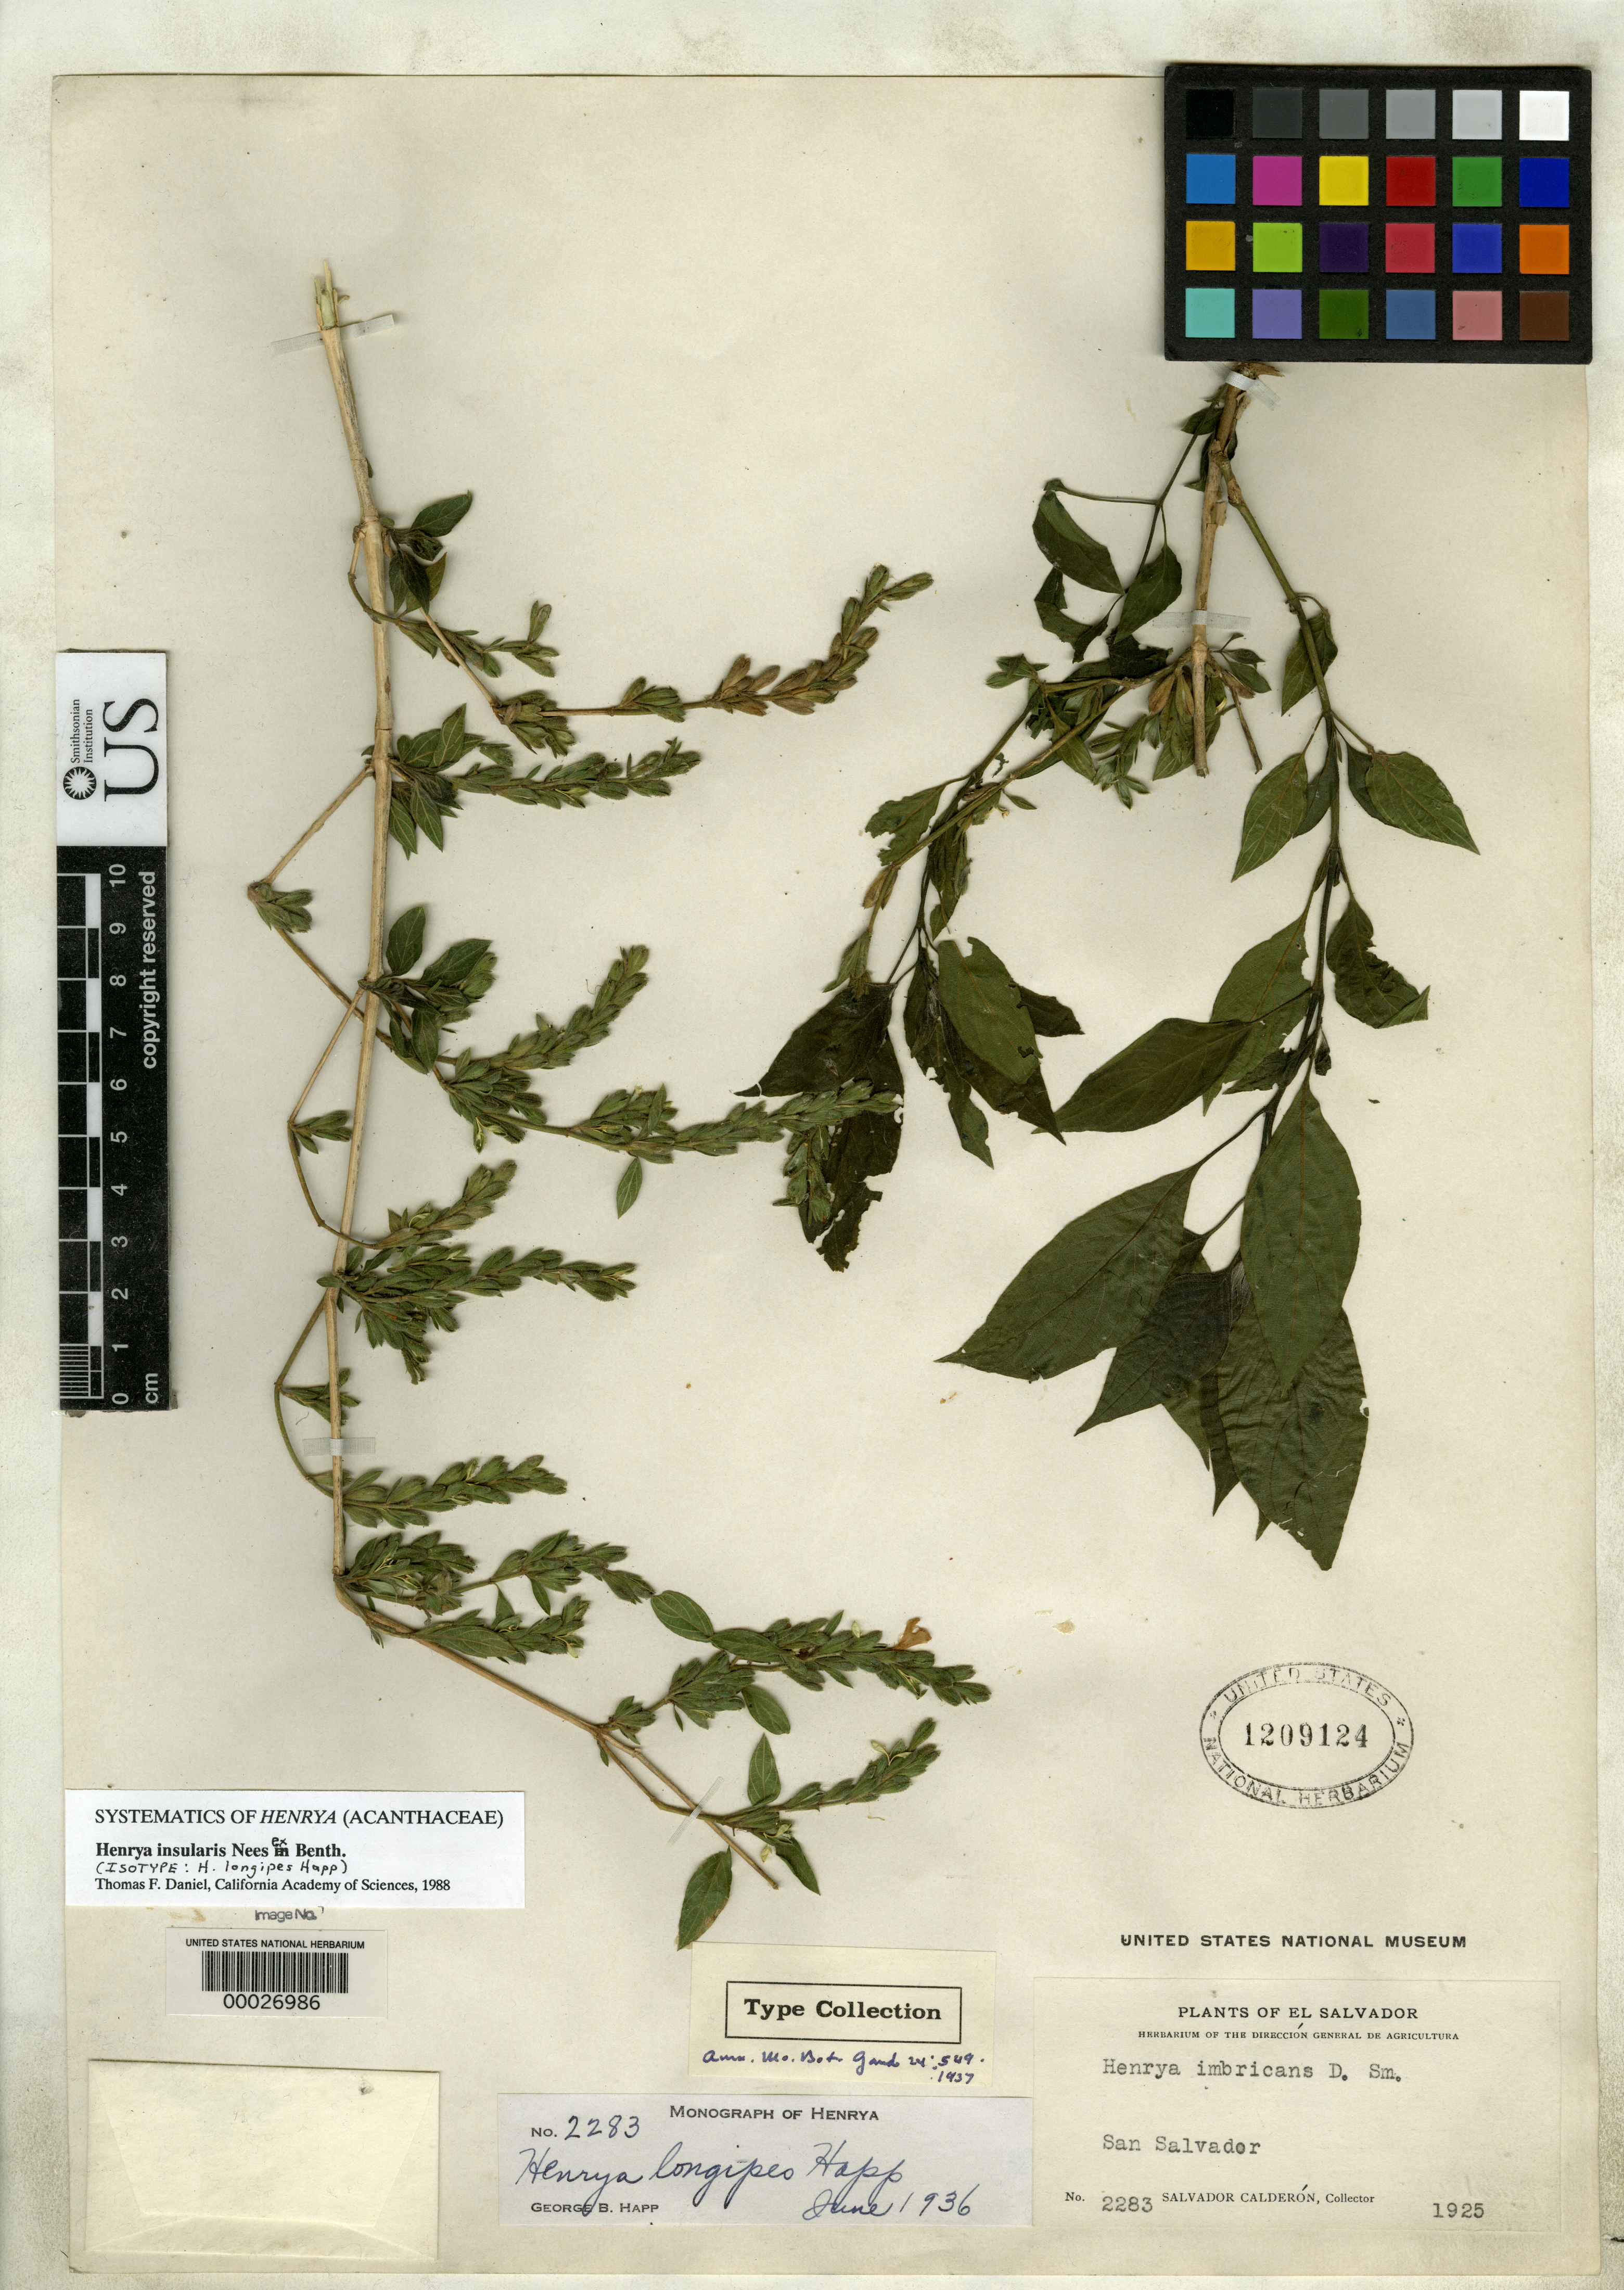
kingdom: Plantae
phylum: Tracheophyta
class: Magnoliopsida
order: Lamiales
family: Acanthaceae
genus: Henrya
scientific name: Henrya longipes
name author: Happ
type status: Isotype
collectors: S. Calderón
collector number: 2283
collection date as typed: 1925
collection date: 1925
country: El Salvador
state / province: San Salvador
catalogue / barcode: US 1209124